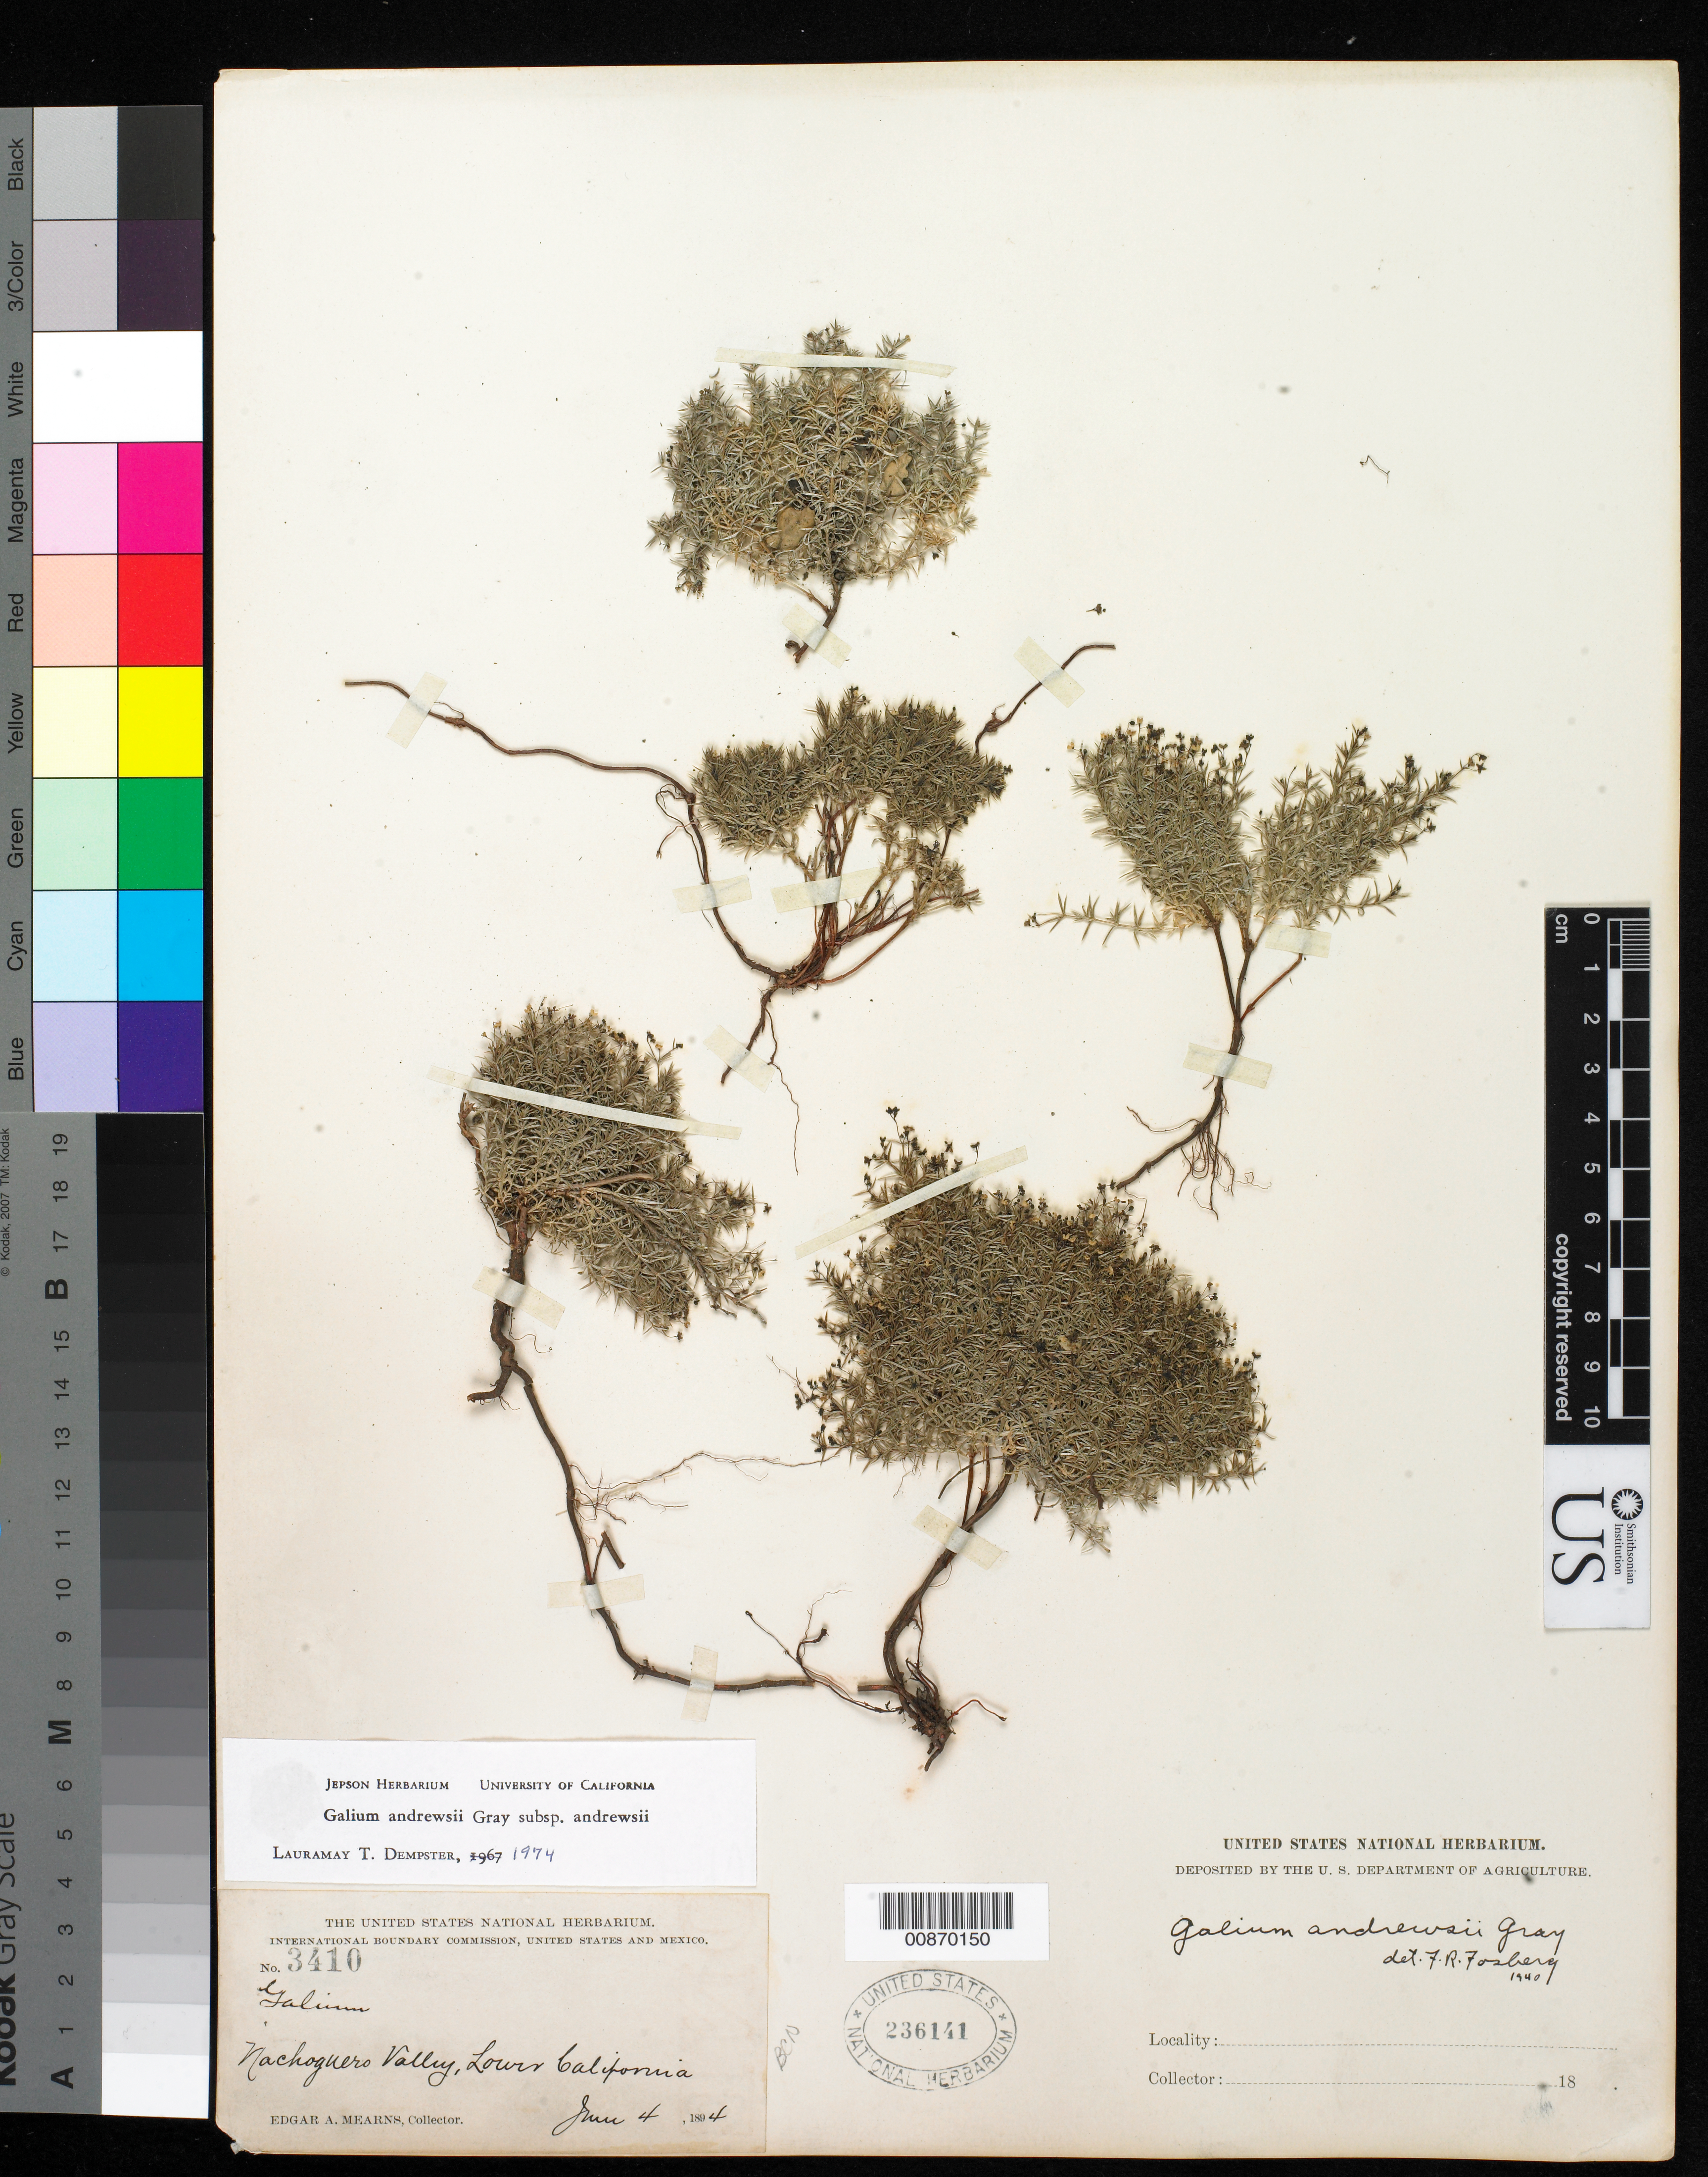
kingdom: Plantae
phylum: Tracheophyta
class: Magnoliopsida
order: Gentianales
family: Rubiaceae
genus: Galium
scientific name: Galium andrewsii subsp. andrewsii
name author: A. Gray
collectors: E. A. Mearns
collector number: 3410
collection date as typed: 04 Jun 1894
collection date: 1894-06-04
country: Mexico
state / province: Baja California Norte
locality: Nachoguero Valley, Baja California.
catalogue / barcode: US 236141